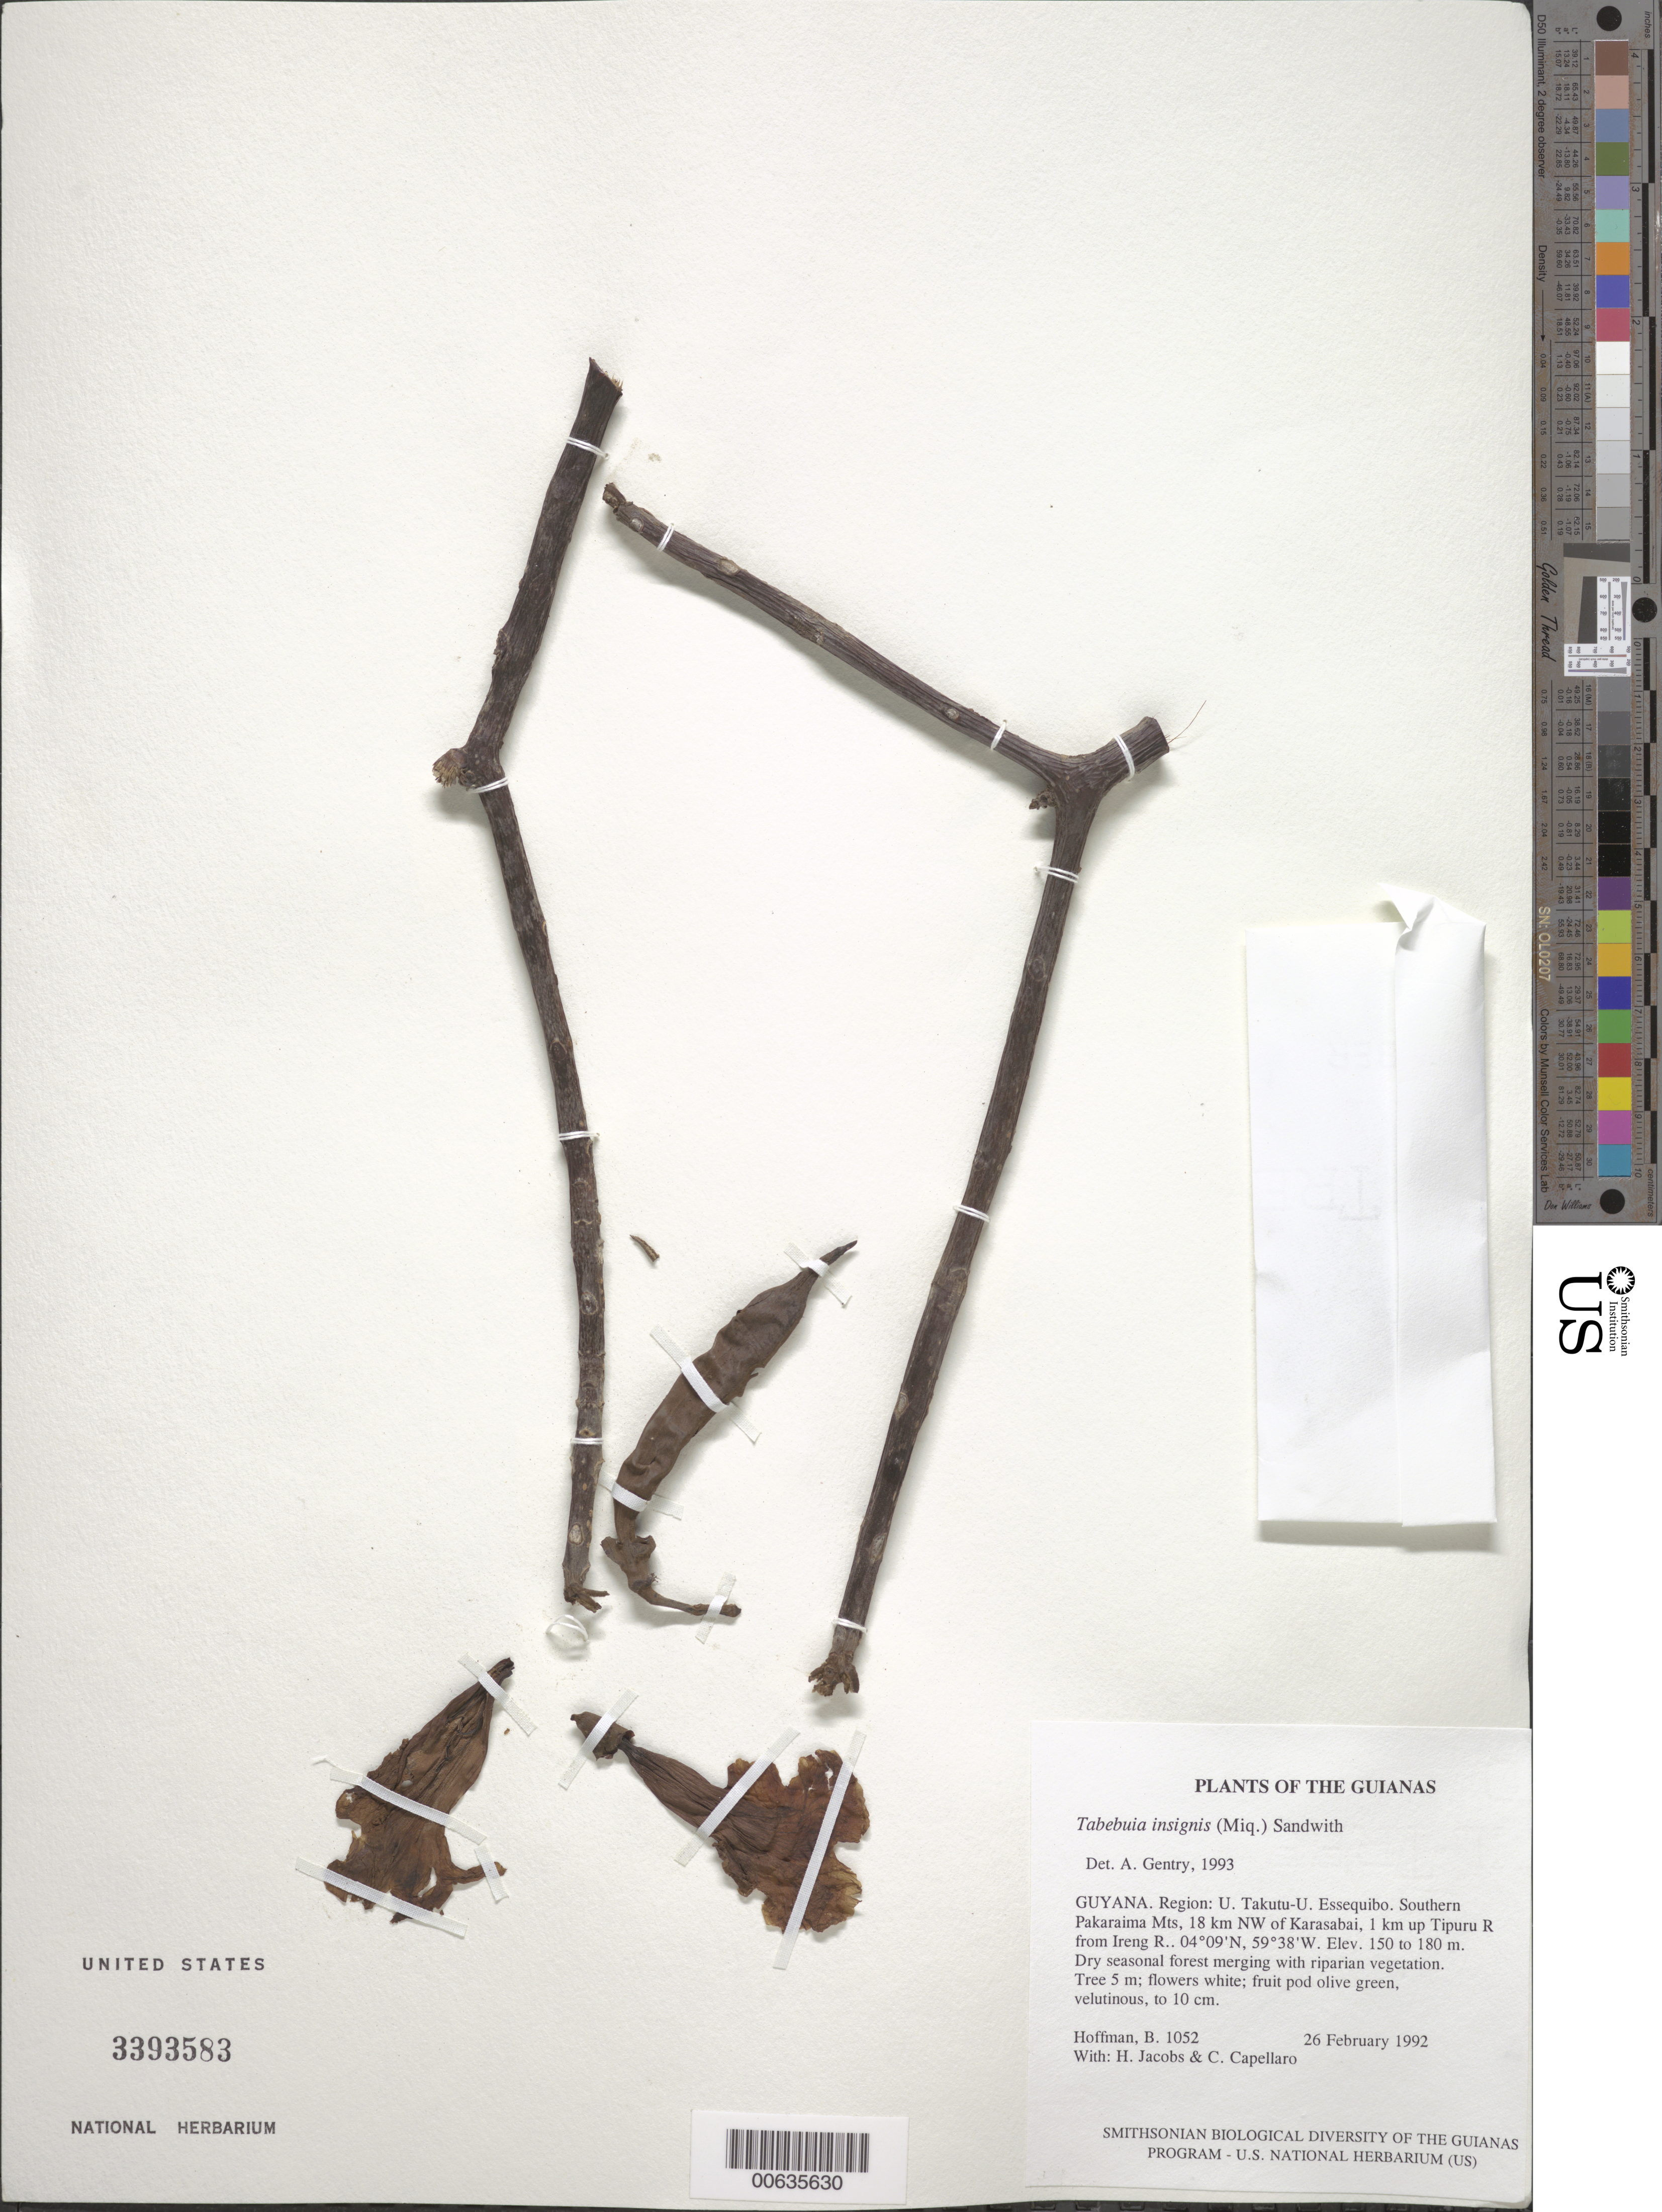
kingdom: Plantae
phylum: Tracheophyta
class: Magnoliopsida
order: Lamiales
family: Bignoniaceae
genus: Tabebuia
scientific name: Tabebuia insignis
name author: (Miq.) Sandwith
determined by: Gentry, A. H.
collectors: B. Hoffman, H. Jacobs & C. Capellaro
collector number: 1052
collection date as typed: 26 February 1992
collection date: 1992-02-26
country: Guyana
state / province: U. Takutu-U. Essequibo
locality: Southern Pakaraima Mts, 18 km NW of Karasabai, 1 km up Tipuru River from Ireng River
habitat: Dry seasonal forest merging with riparian vegetation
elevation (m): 150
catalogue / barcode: US 3393583